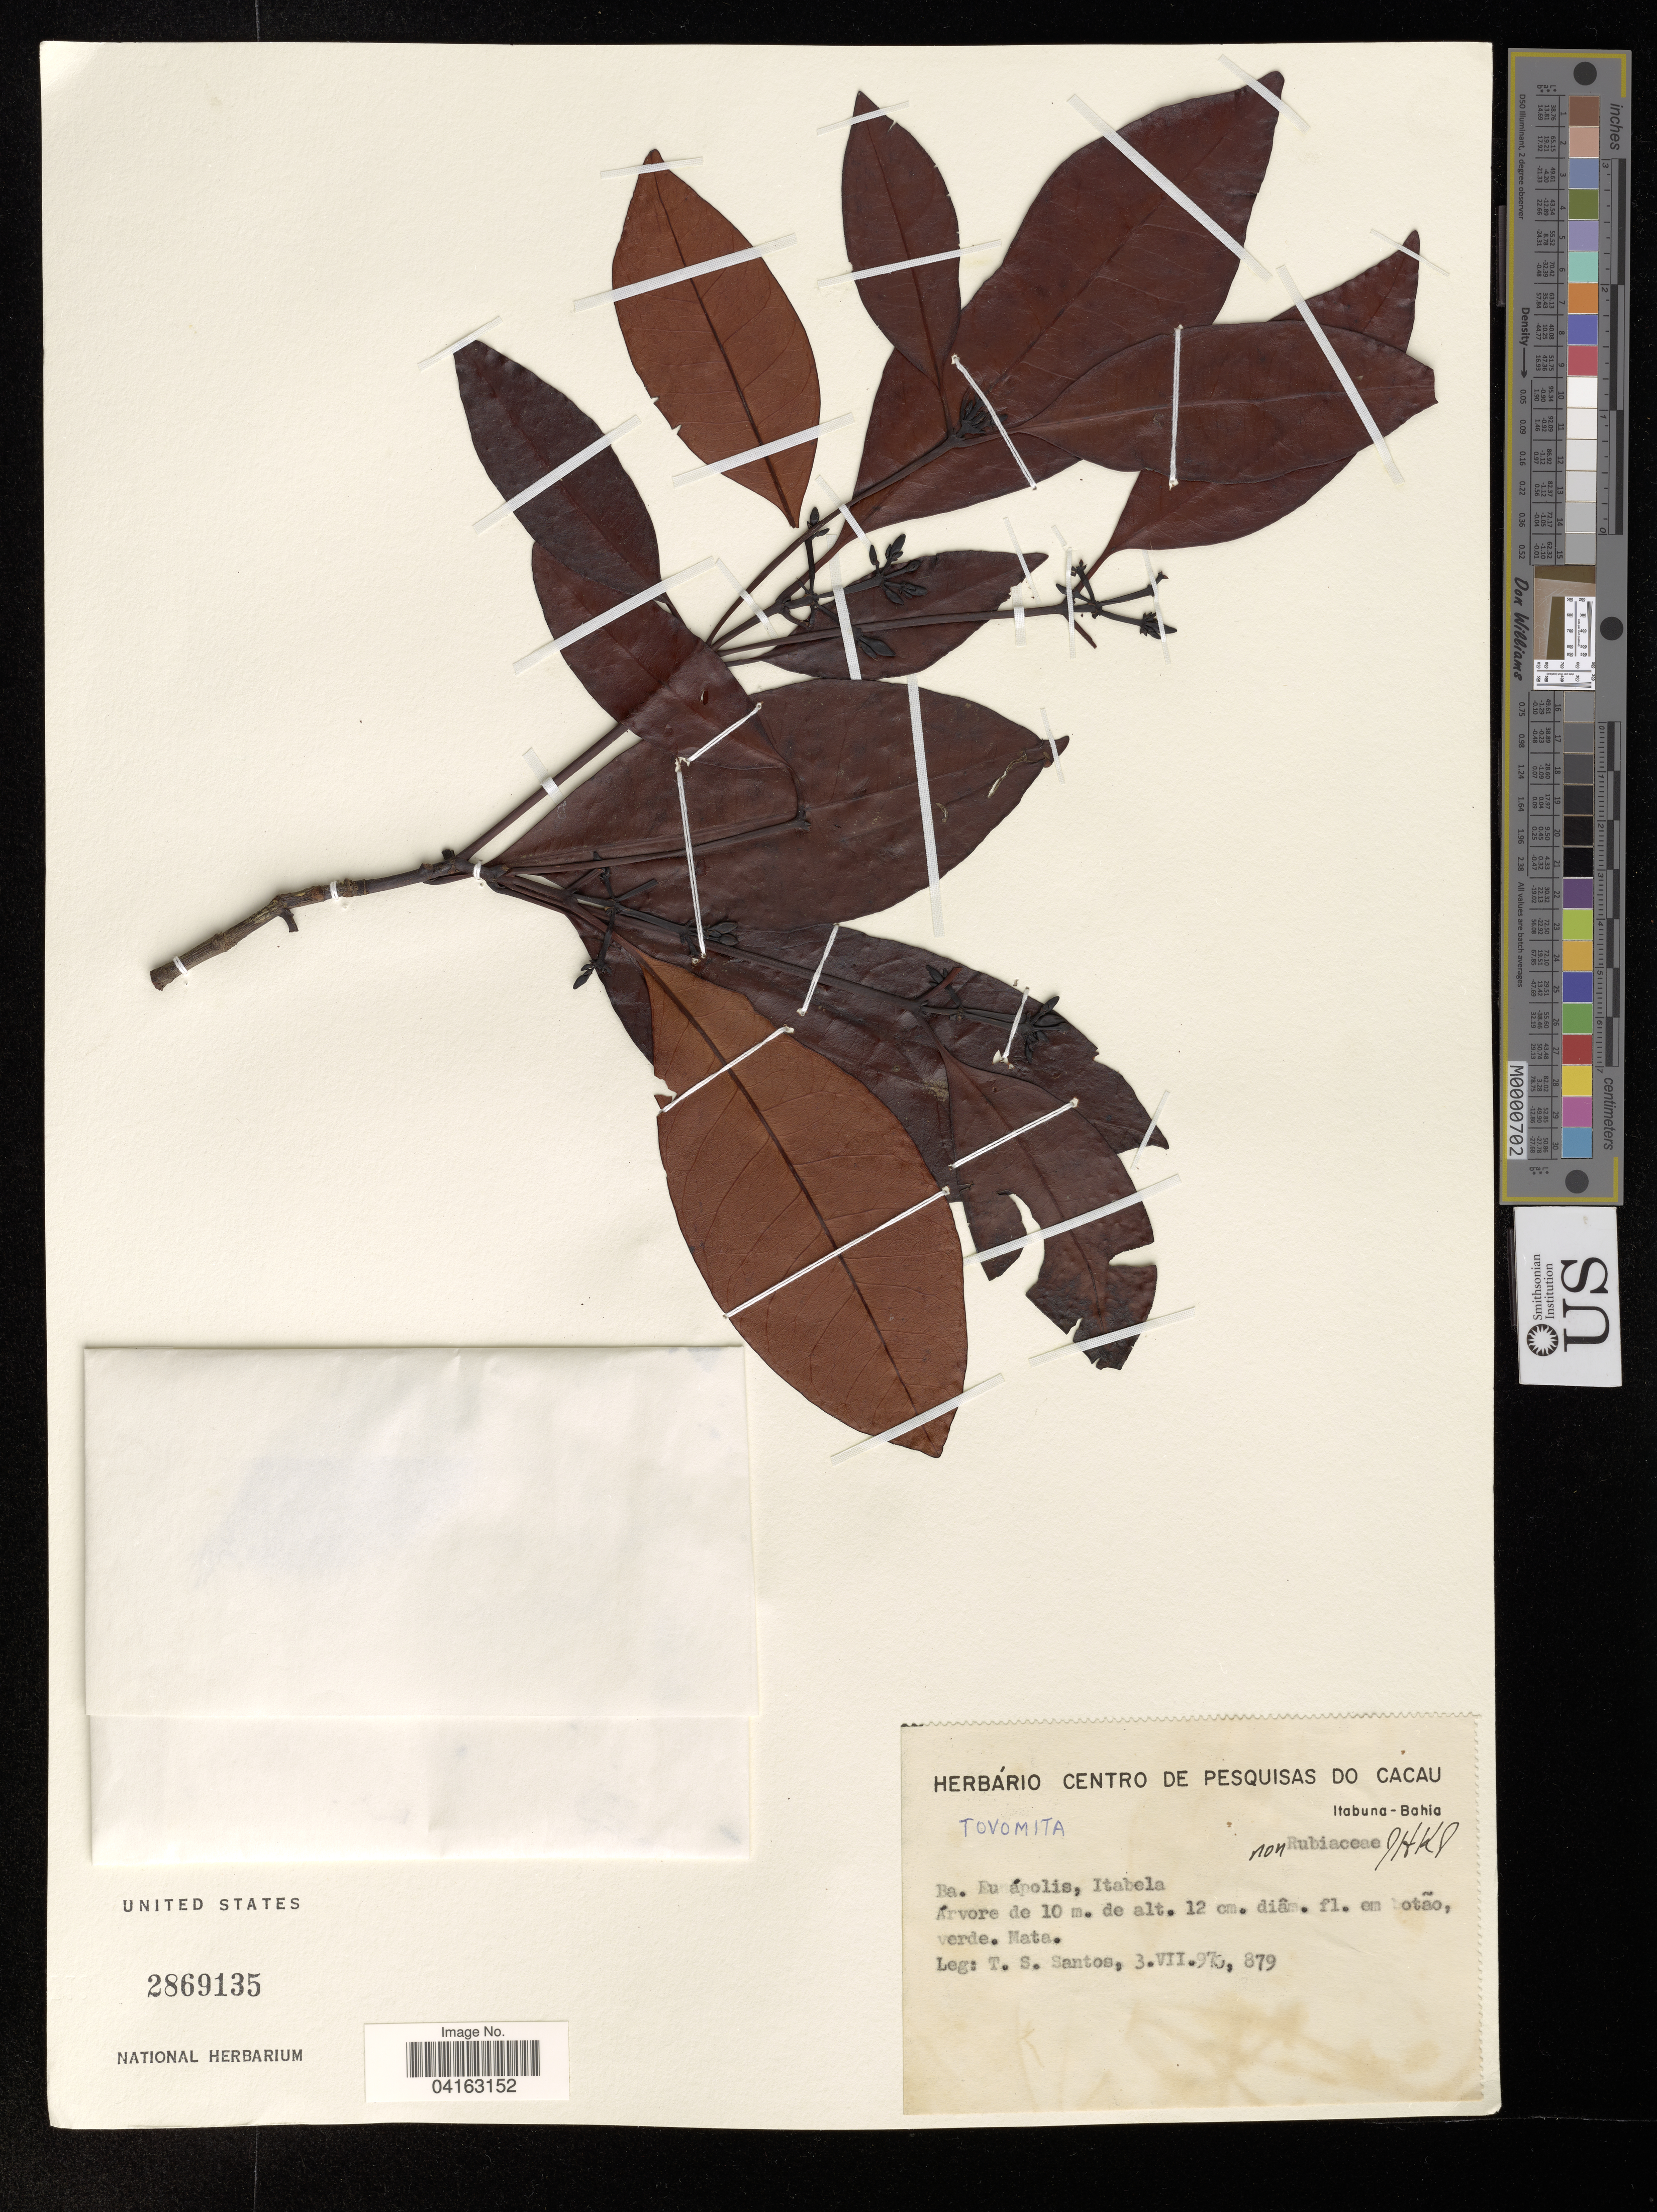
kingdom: Plantae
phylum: Tracheophyta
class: Magnoliopsida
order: Malpighiales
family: Clusiaceae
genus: Tovomita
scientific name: Tovomita sp.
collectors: T. dos Santos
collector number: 879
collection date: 1970-07-03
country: Brazil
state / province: Bahia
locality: Itabuna. Eu ápolis, Itabela.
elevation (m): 10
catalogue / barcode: US 2869135